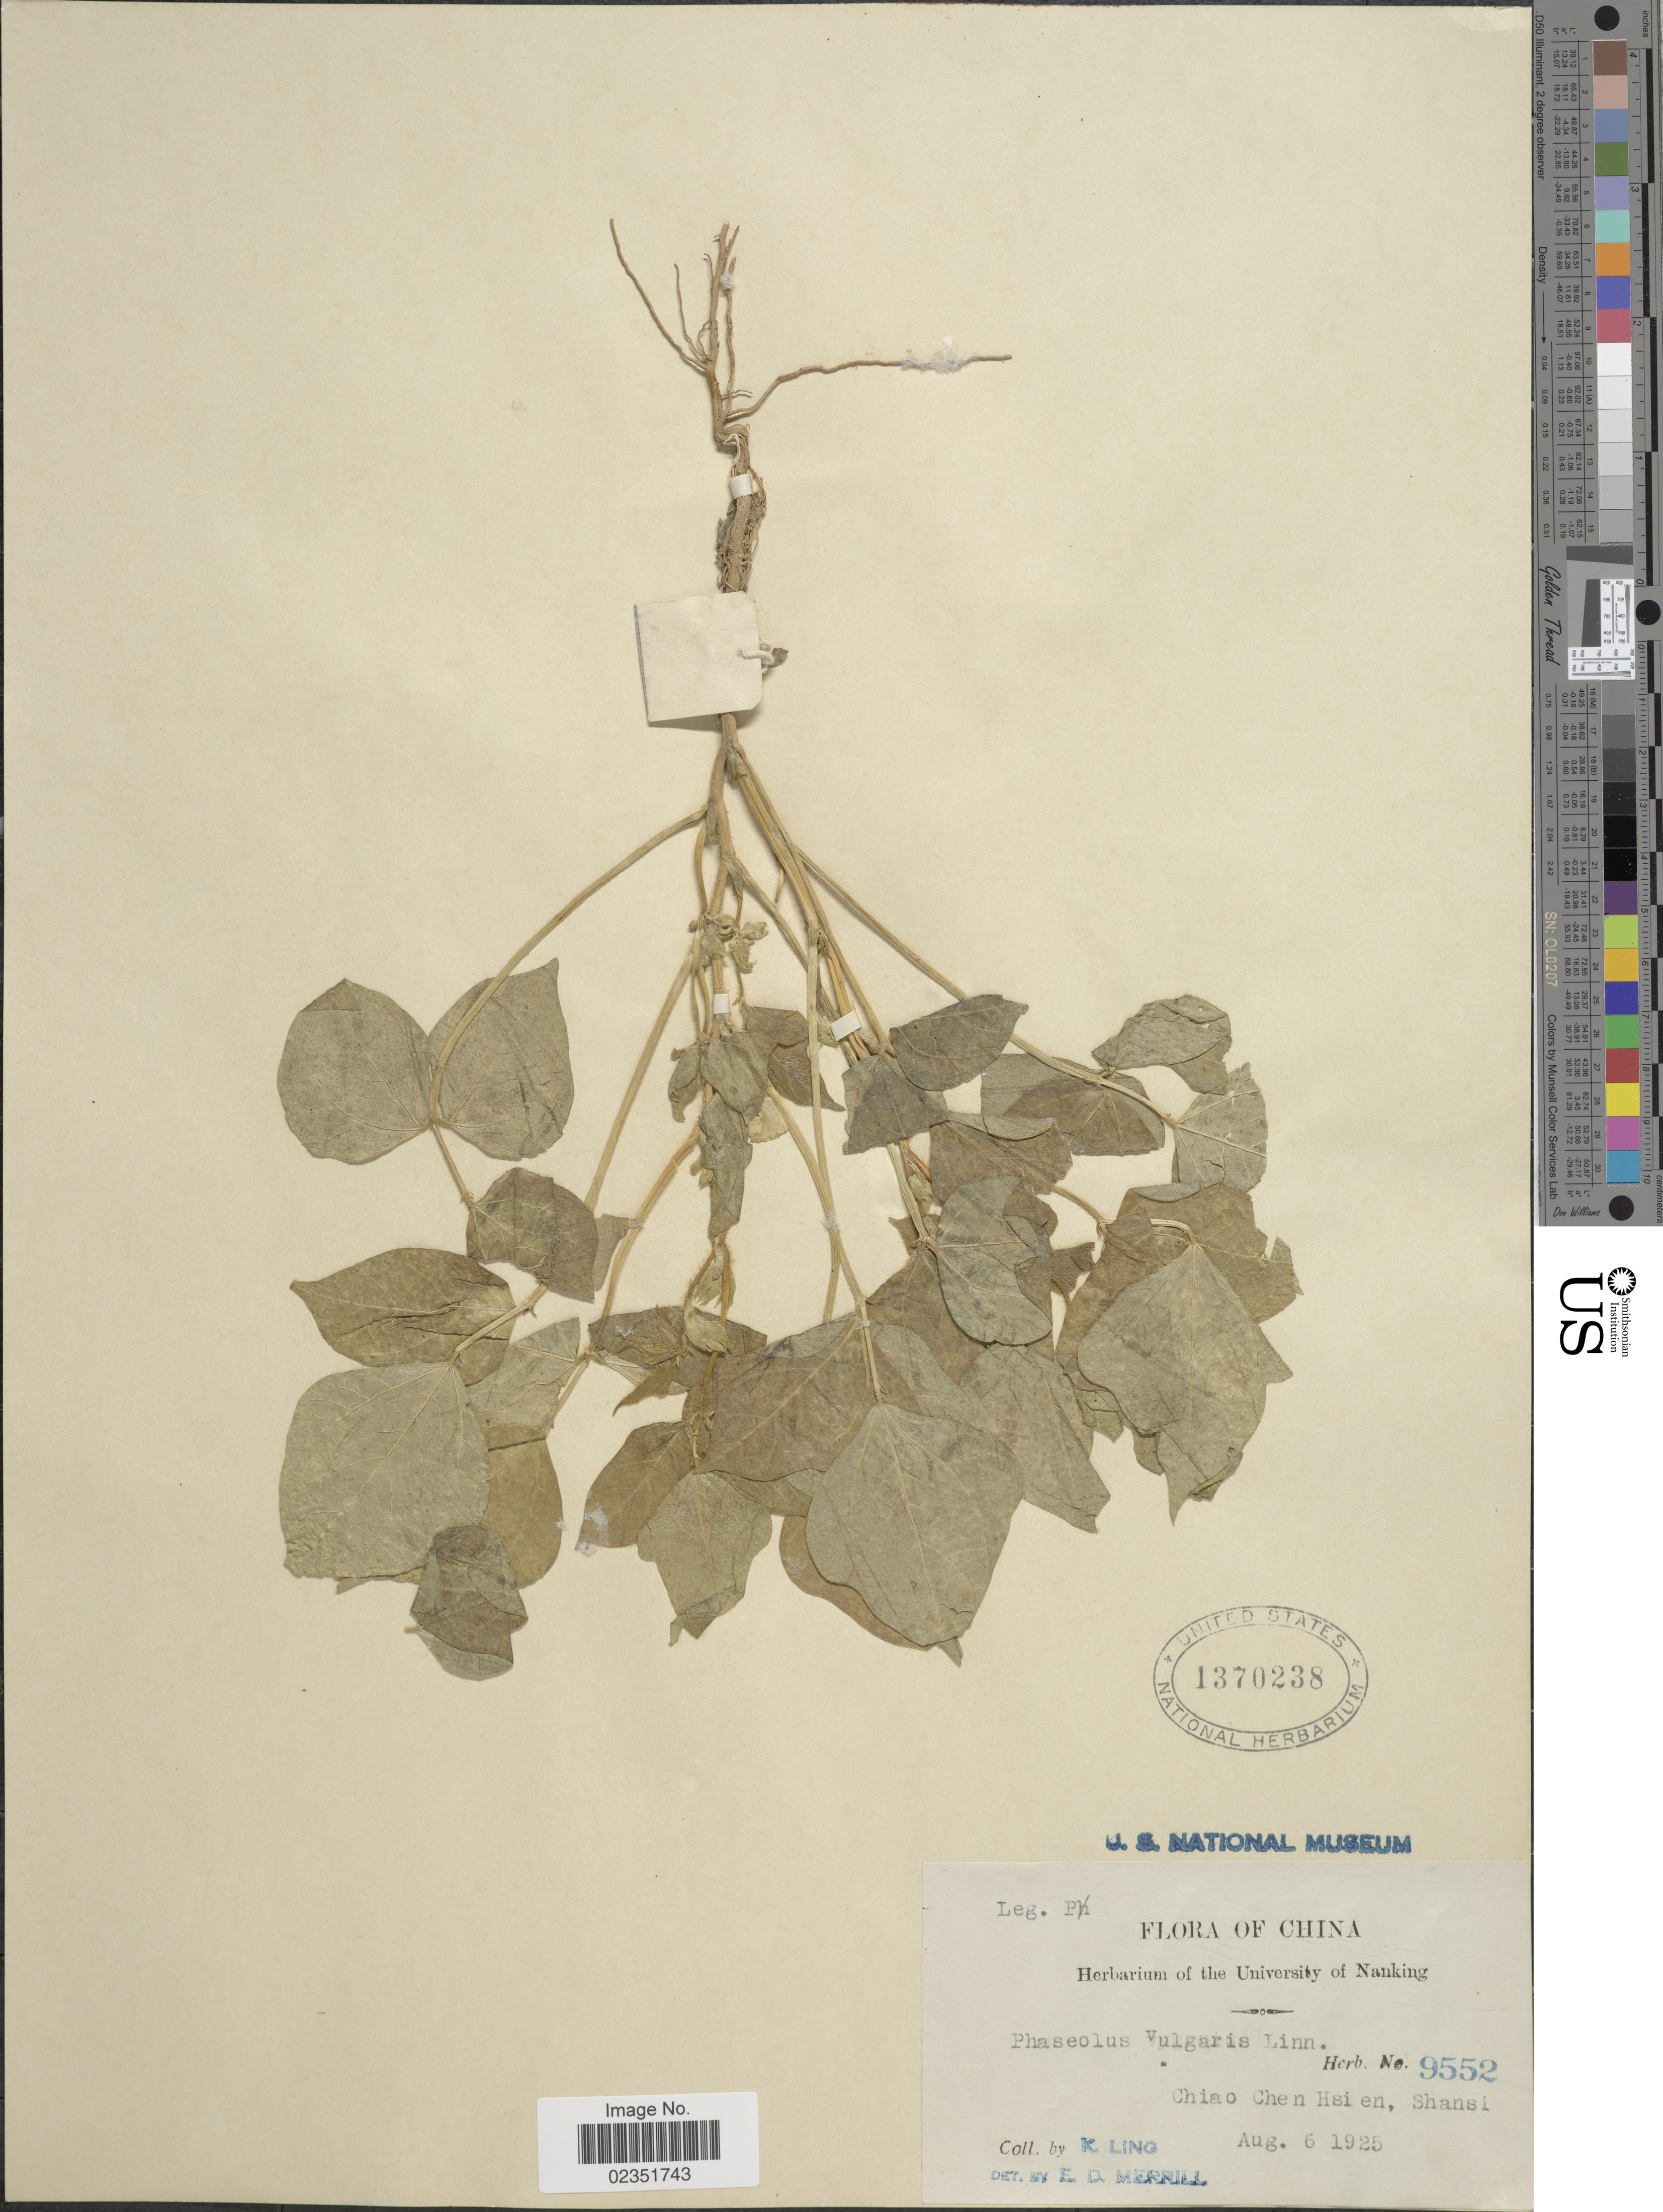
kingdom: Plantae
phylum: Tracheophyta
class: Magnoliopsida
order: Fabales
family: Fabaceae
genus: Phaseolus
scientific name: Phaseolus vulgaris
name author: L.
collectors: K. Ling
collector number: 9552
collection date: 1925-08-06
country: China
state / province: Shanxi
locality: Chiao Chen Hsien, Shansi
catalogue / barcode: US 1370238